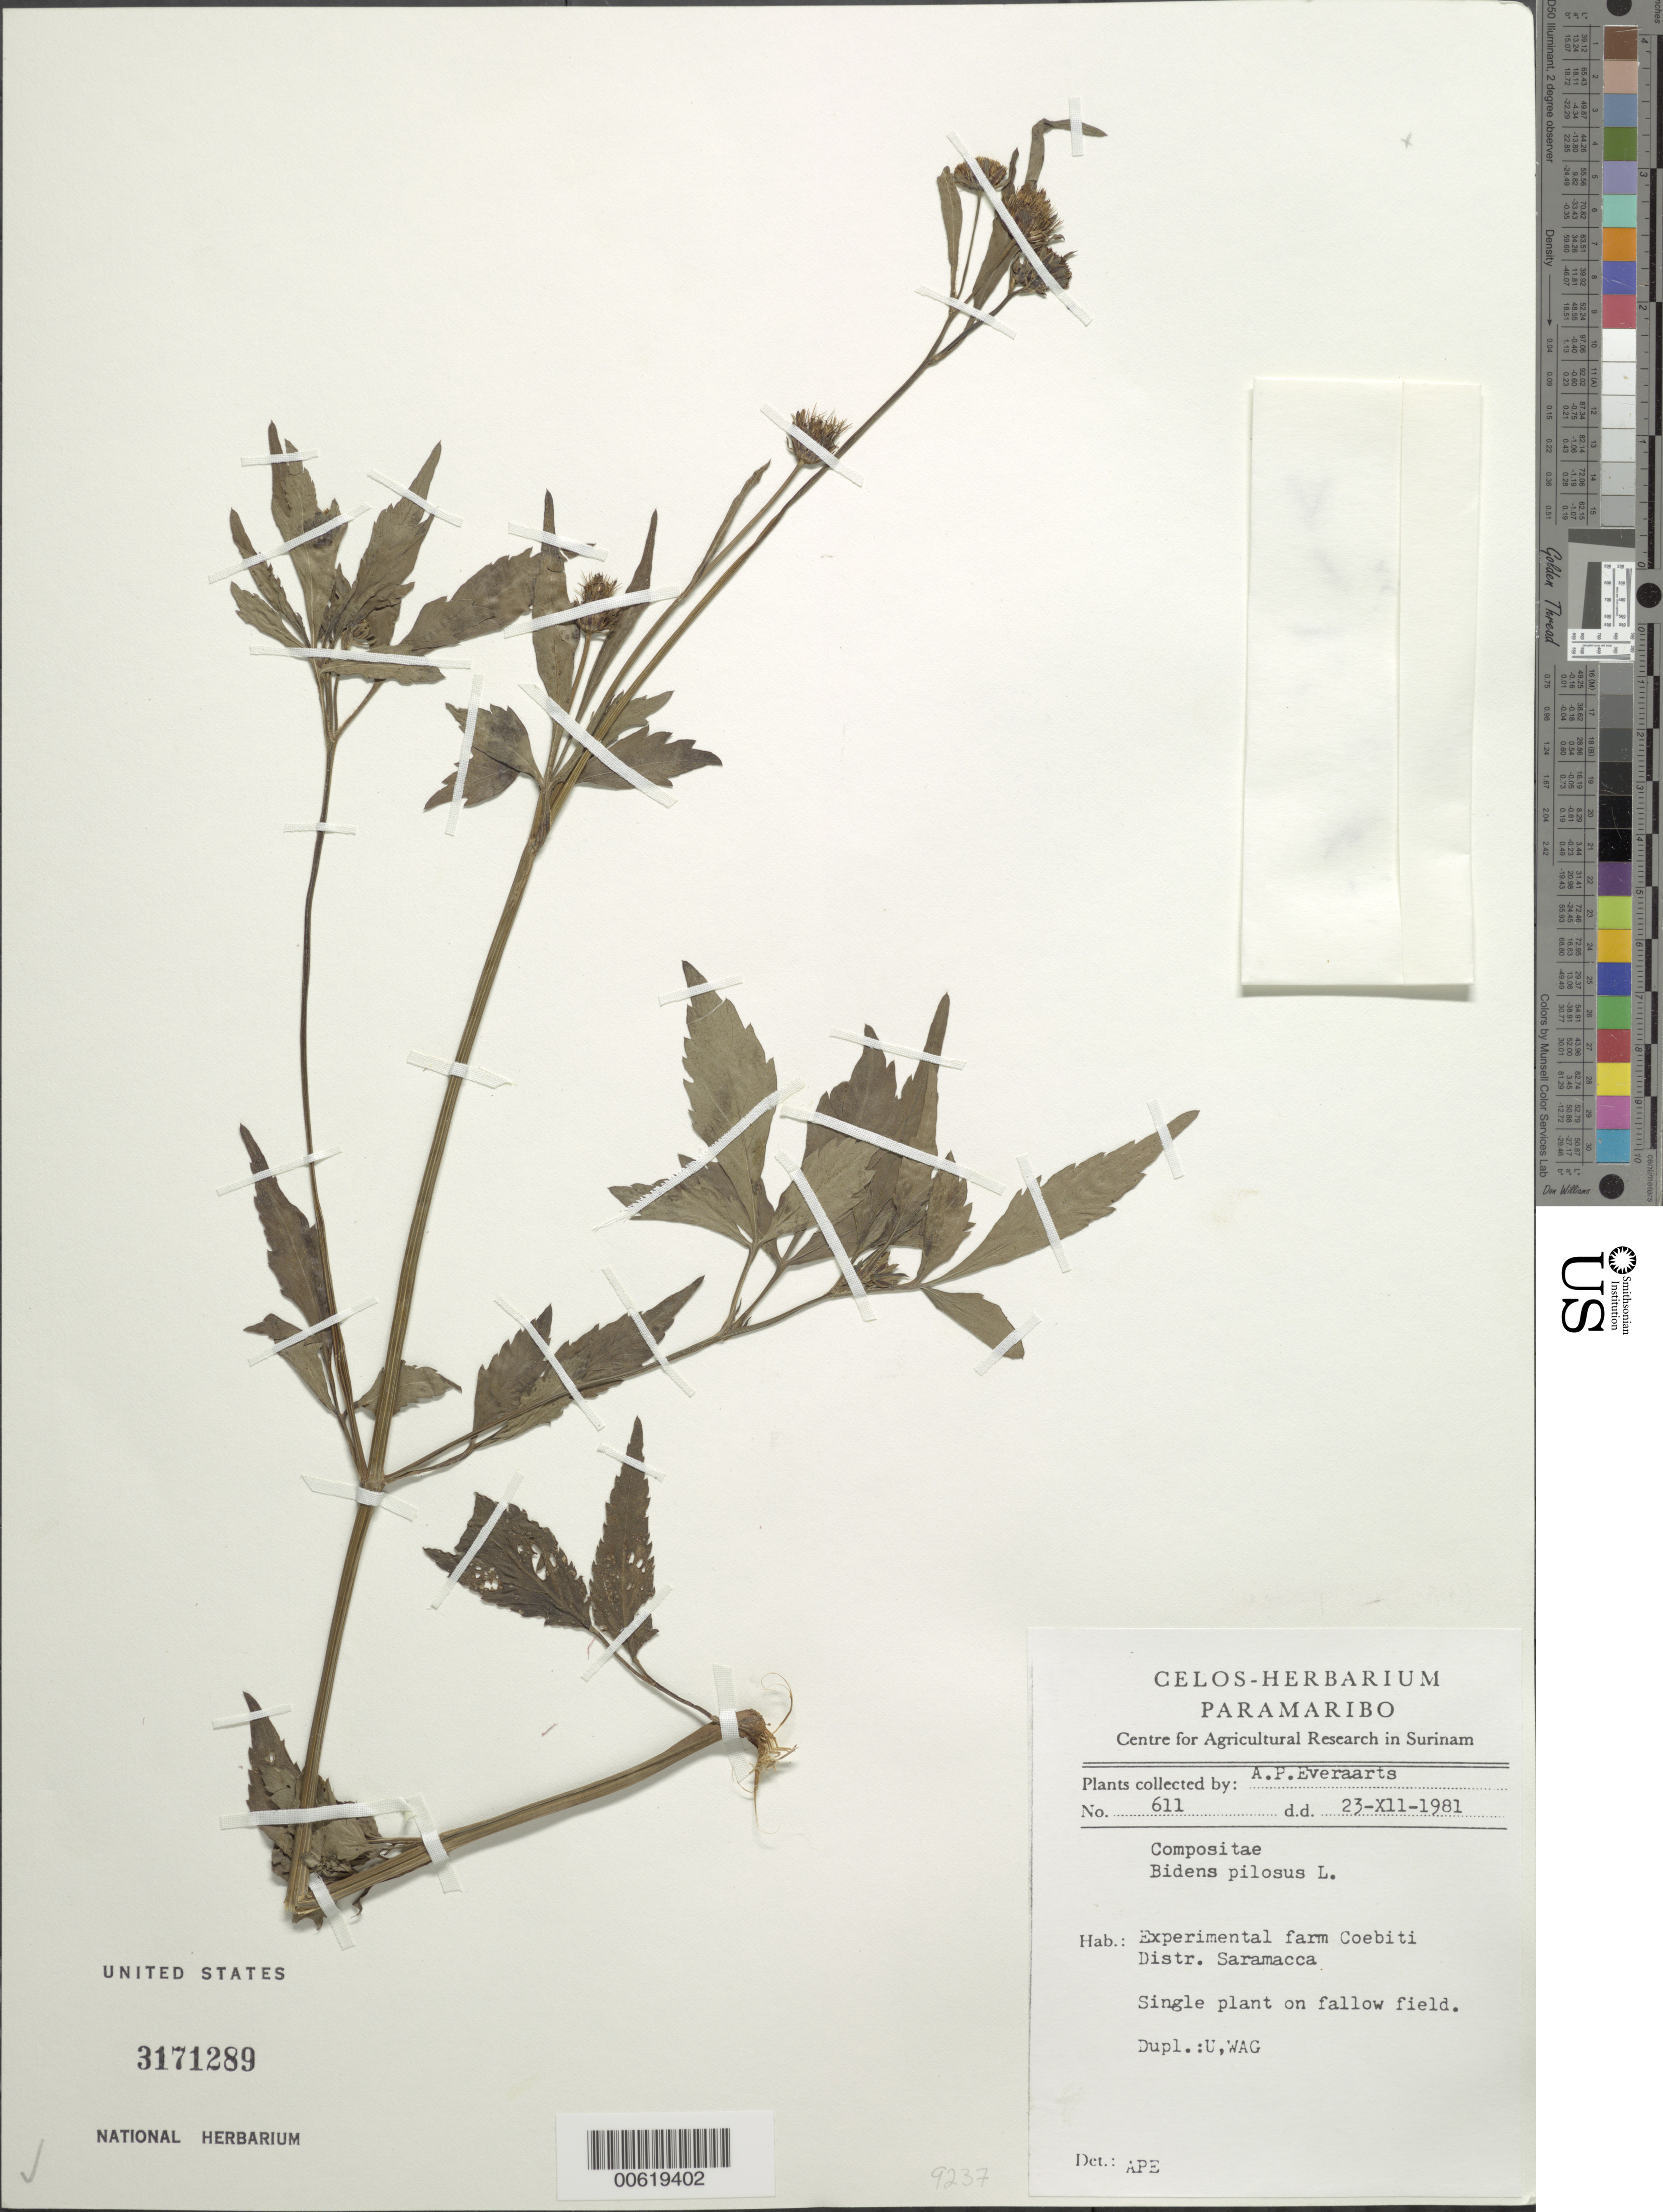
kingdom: Plantae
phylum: Tracheophyta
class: Magnoliopsida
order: Asterales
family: Asteraceae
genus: Bidens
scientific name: Bidens pilosa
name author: L.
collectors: A. Everaarts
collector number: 611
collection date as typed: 23-Dec-81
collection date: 1981-12-23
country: Suriname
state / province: Saramacca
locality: Coebiti Experimental Farm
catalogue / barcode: US 3171289